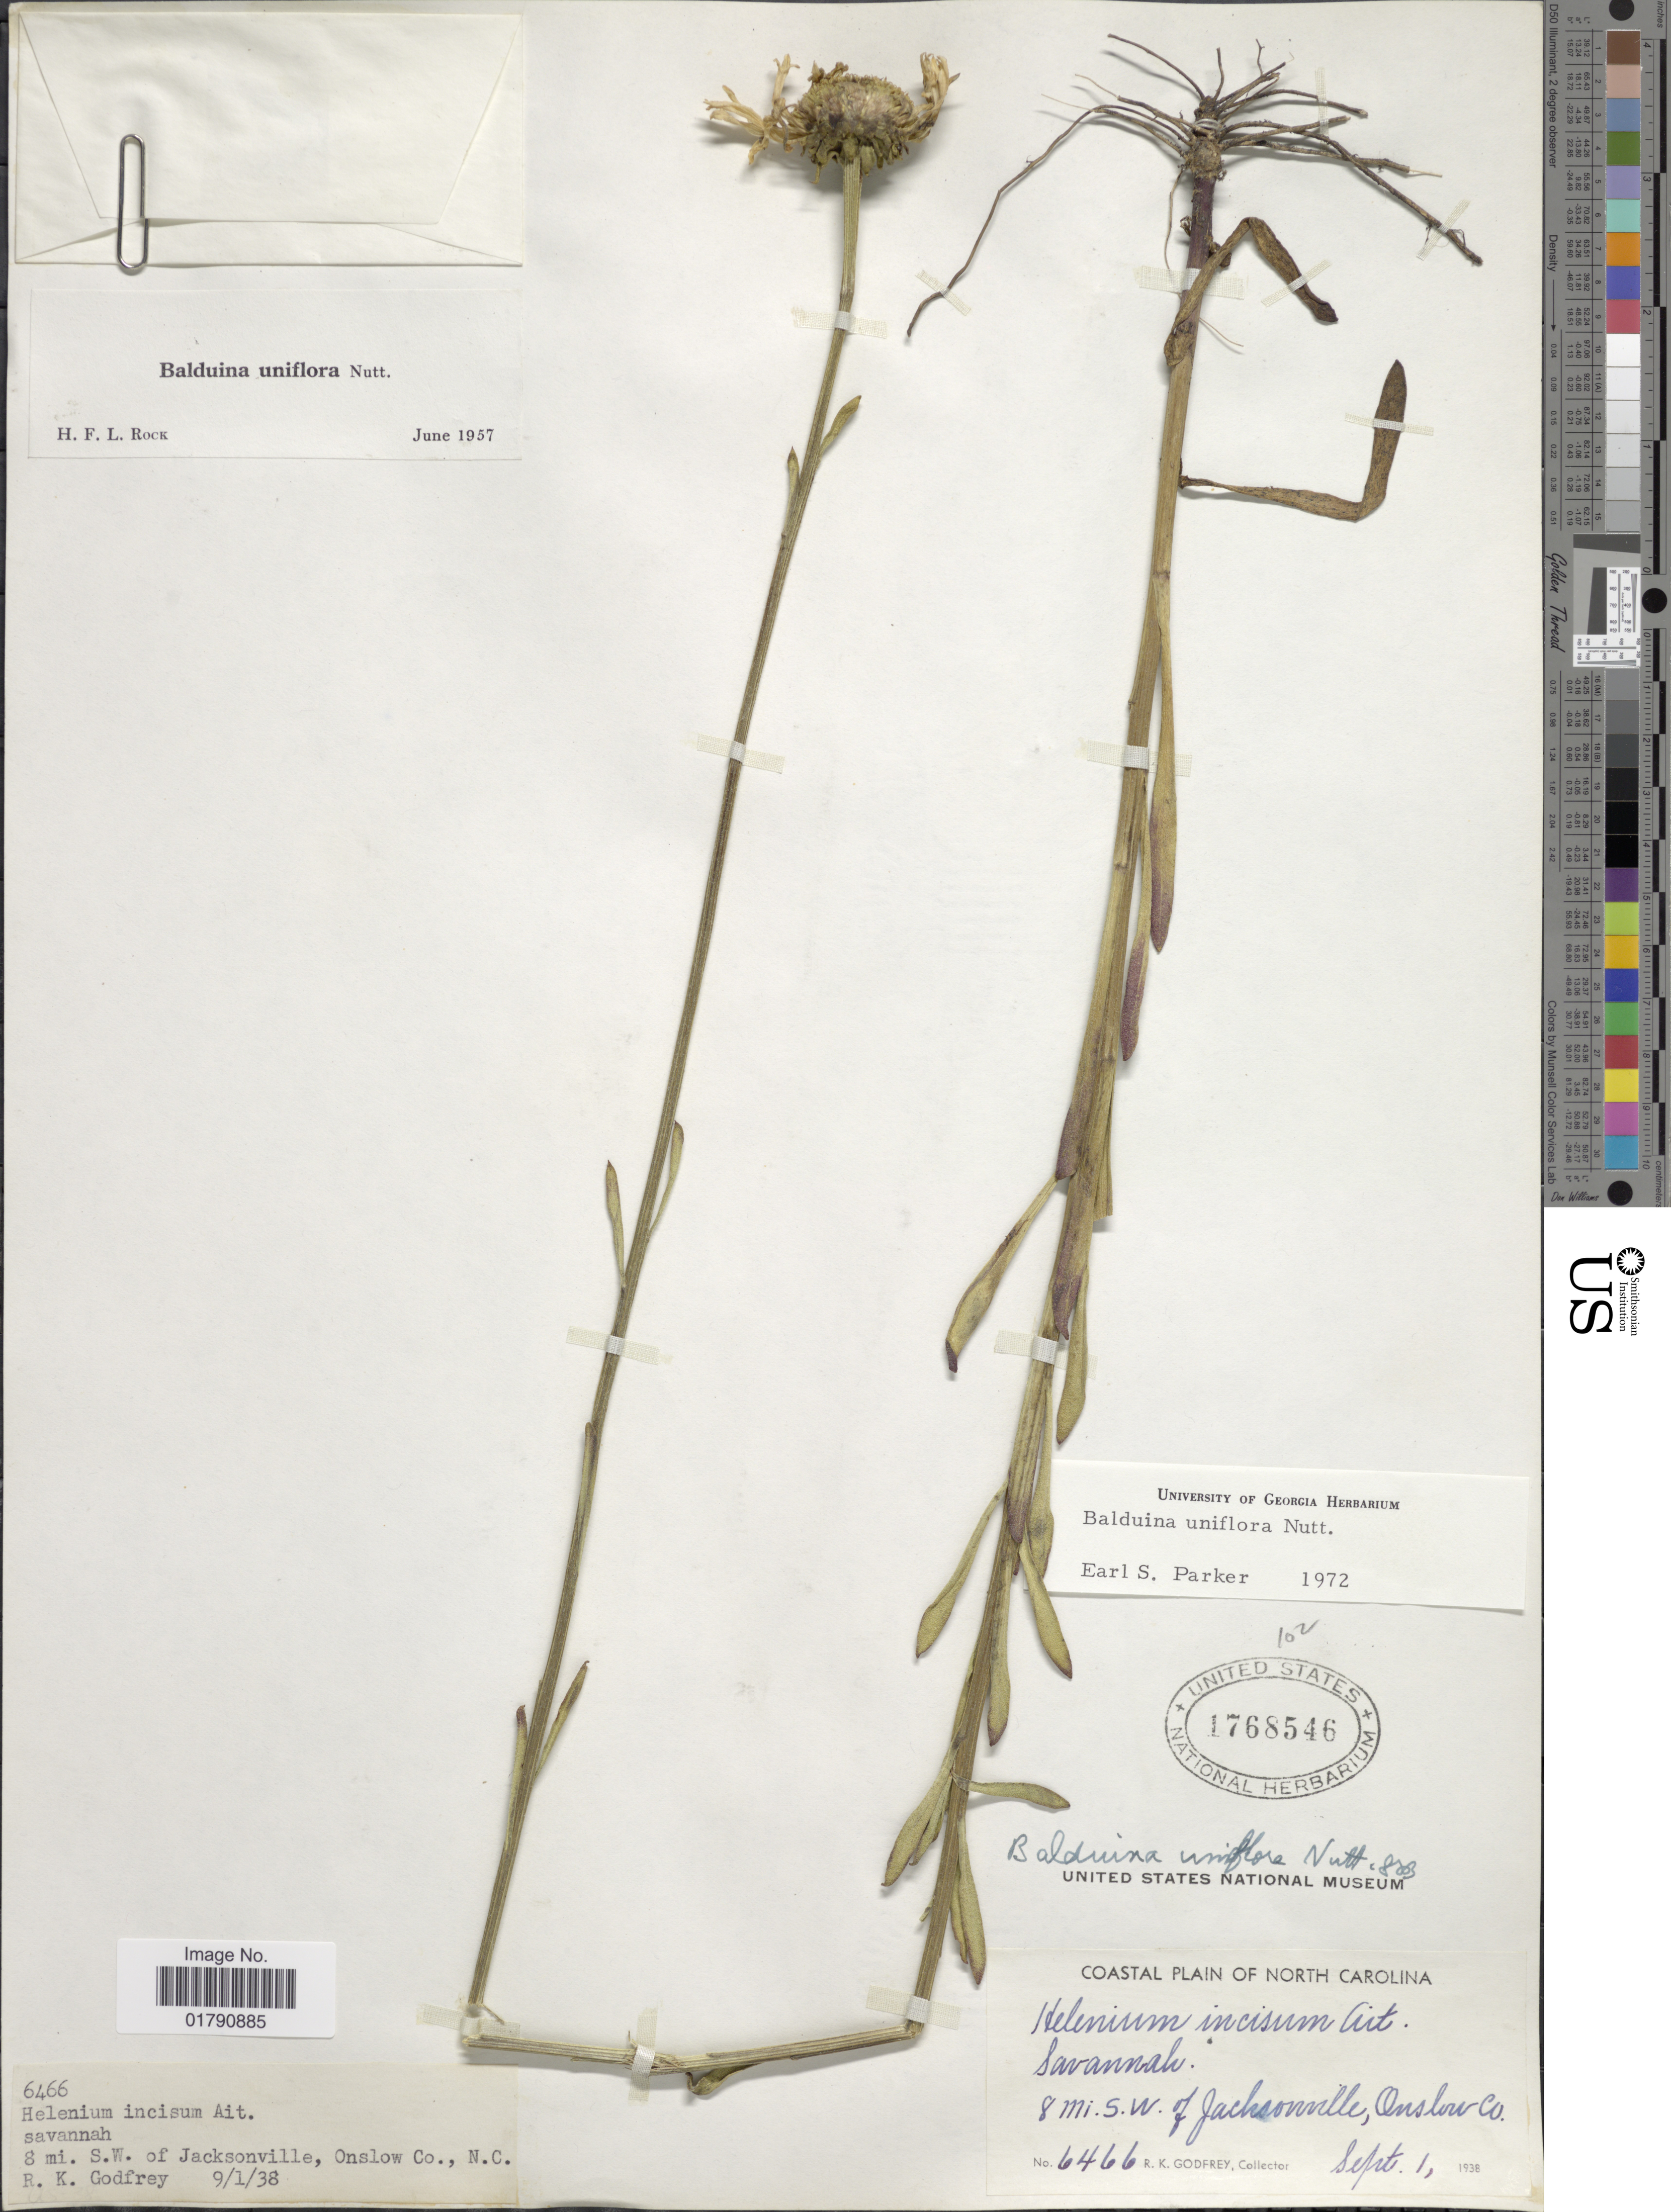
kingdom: Plantae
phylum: Tracheophyta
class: Magnoliopsida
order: Asterales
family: Asteraceae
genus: Balduina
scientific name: Balduina uniflora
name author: Nutt.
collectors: R. K. Godfrey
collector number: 6466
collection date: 1938-09-01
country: United States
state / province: North Carolina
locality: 8 mi. S. W. of Jacksonville, Onslow Co.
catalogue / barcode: US 1768546